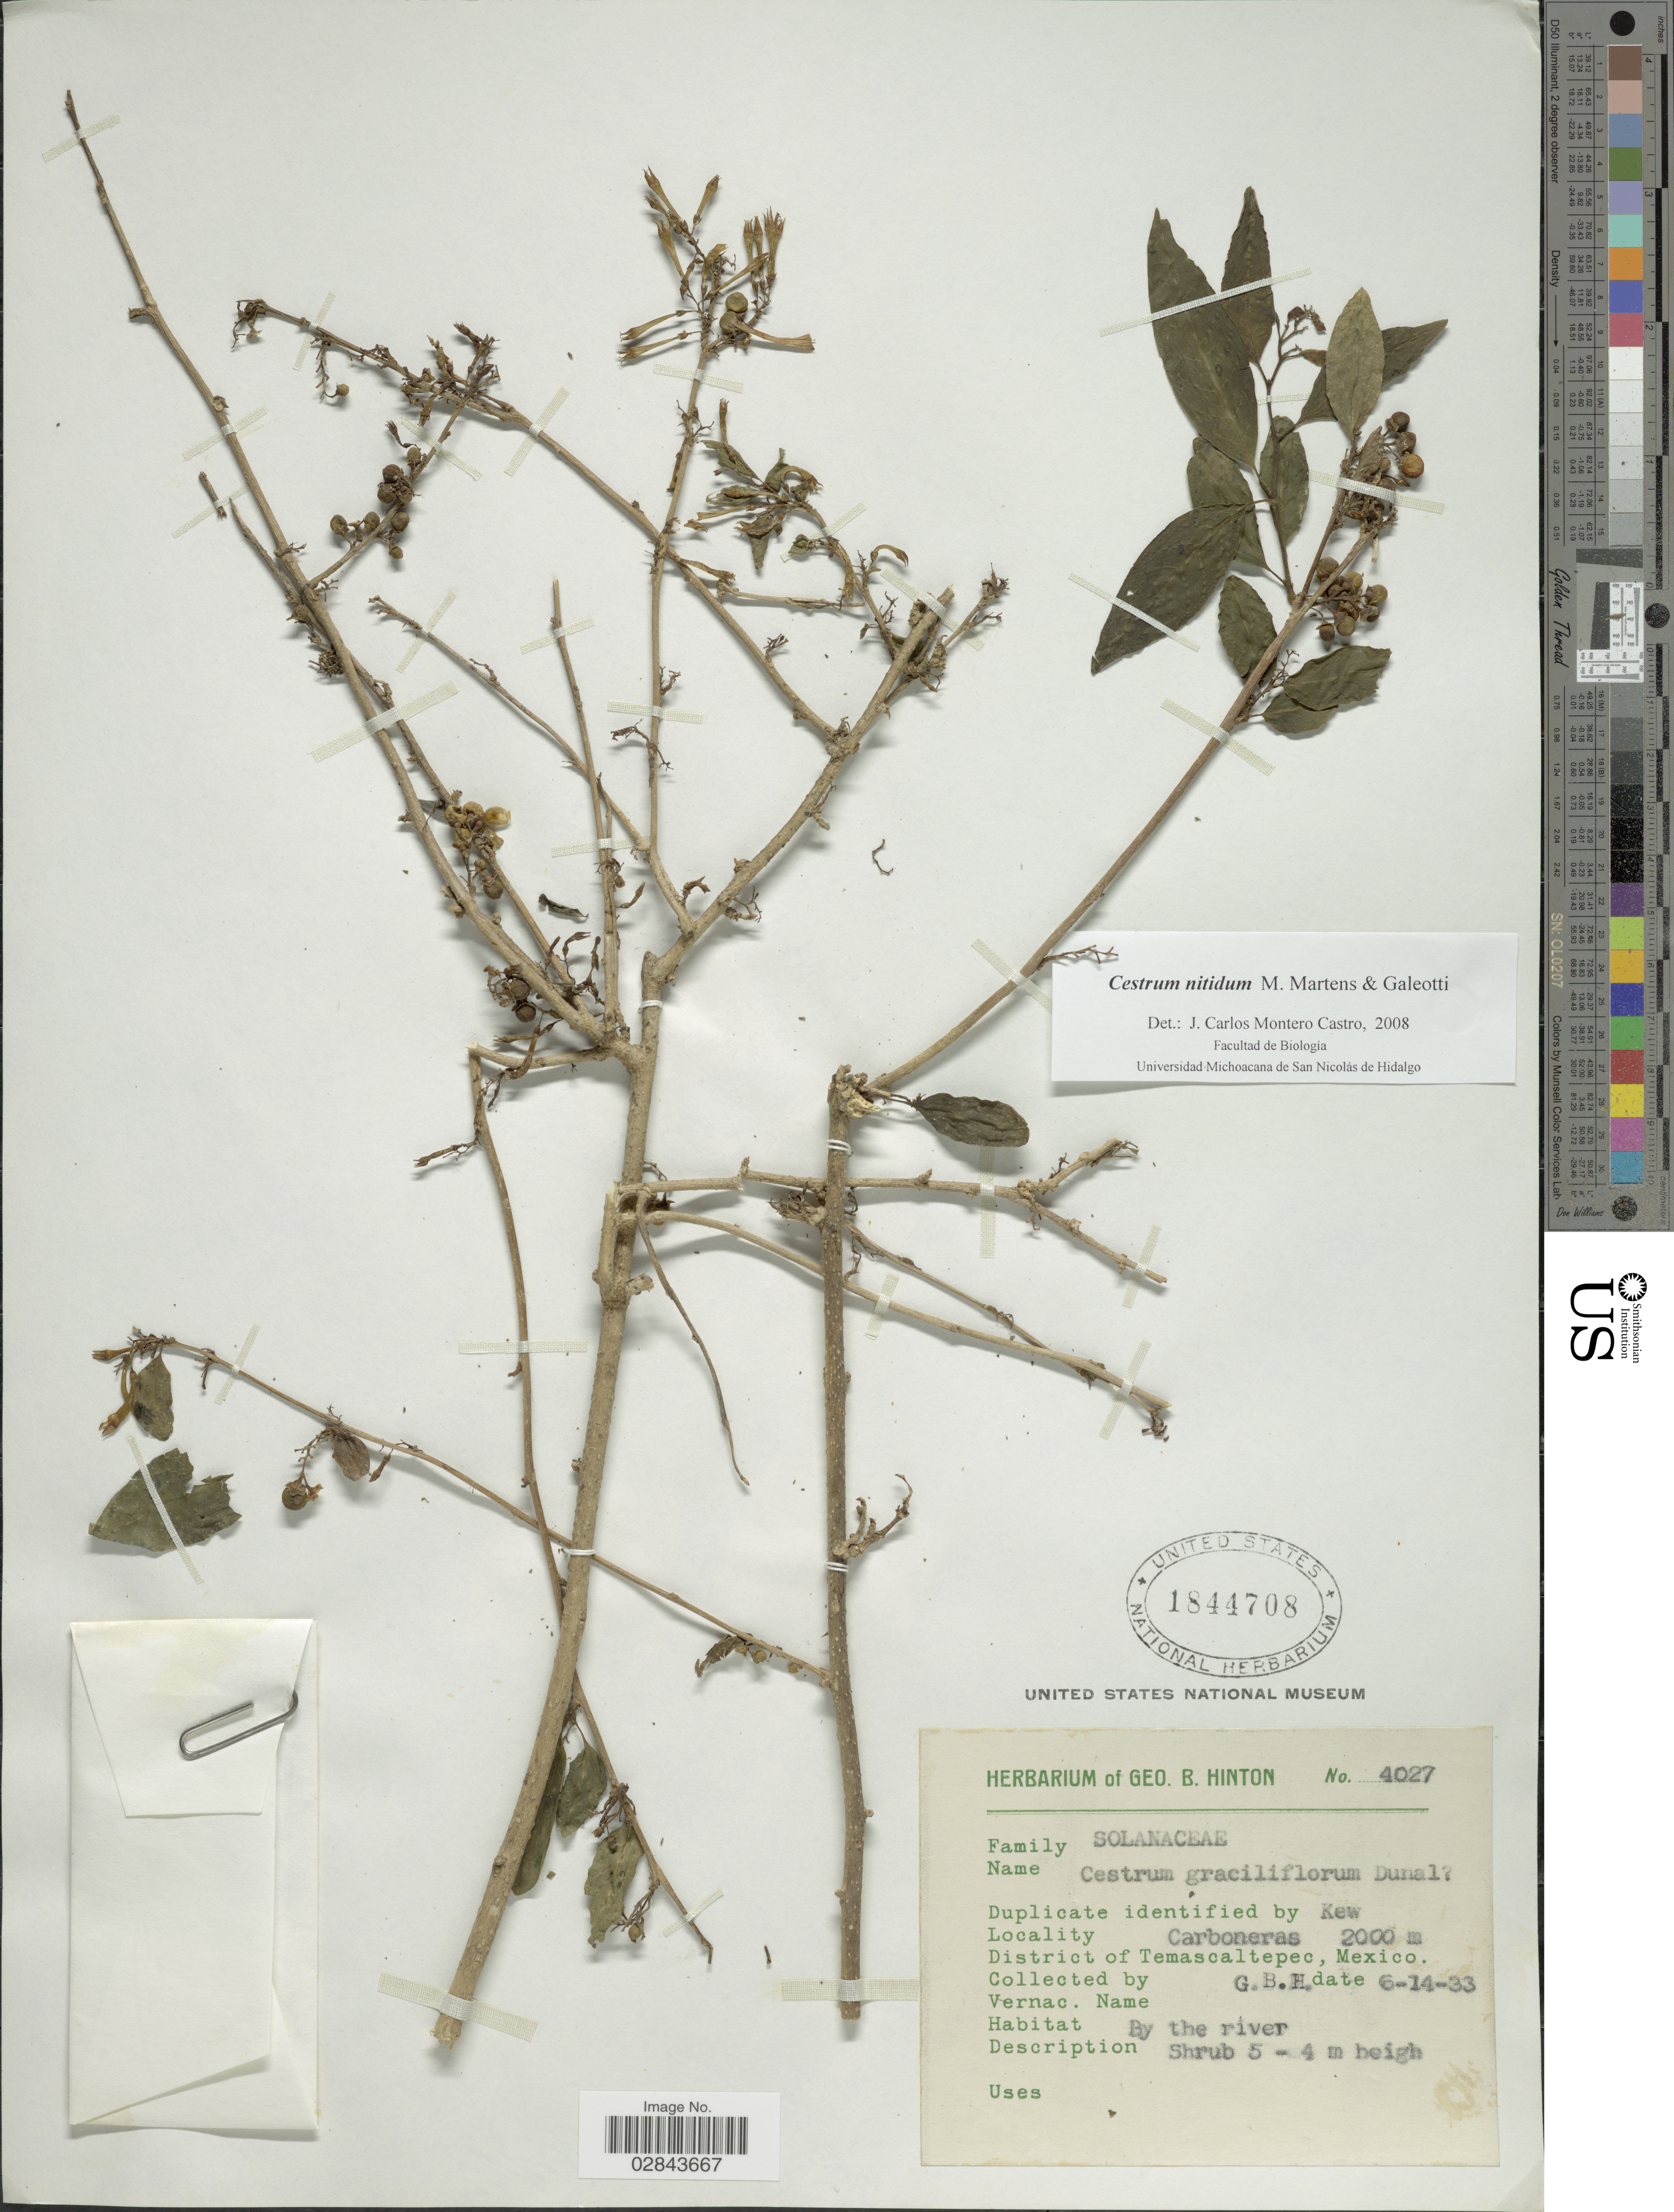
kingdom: Plantae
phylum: Tracheophyta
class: Magnoliopsida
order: Solanales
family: Solanaceae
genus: Cestrum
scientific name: Cestrum nitidum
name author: M. Martens & Galeotti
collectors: G. B. Hinton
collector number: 4027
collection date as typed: Transcribed d/m/y: 14/6/33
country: Mexico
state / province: México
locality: Carboneras, District of Temascaltepec.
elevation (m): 2000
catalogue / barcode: US 1844708